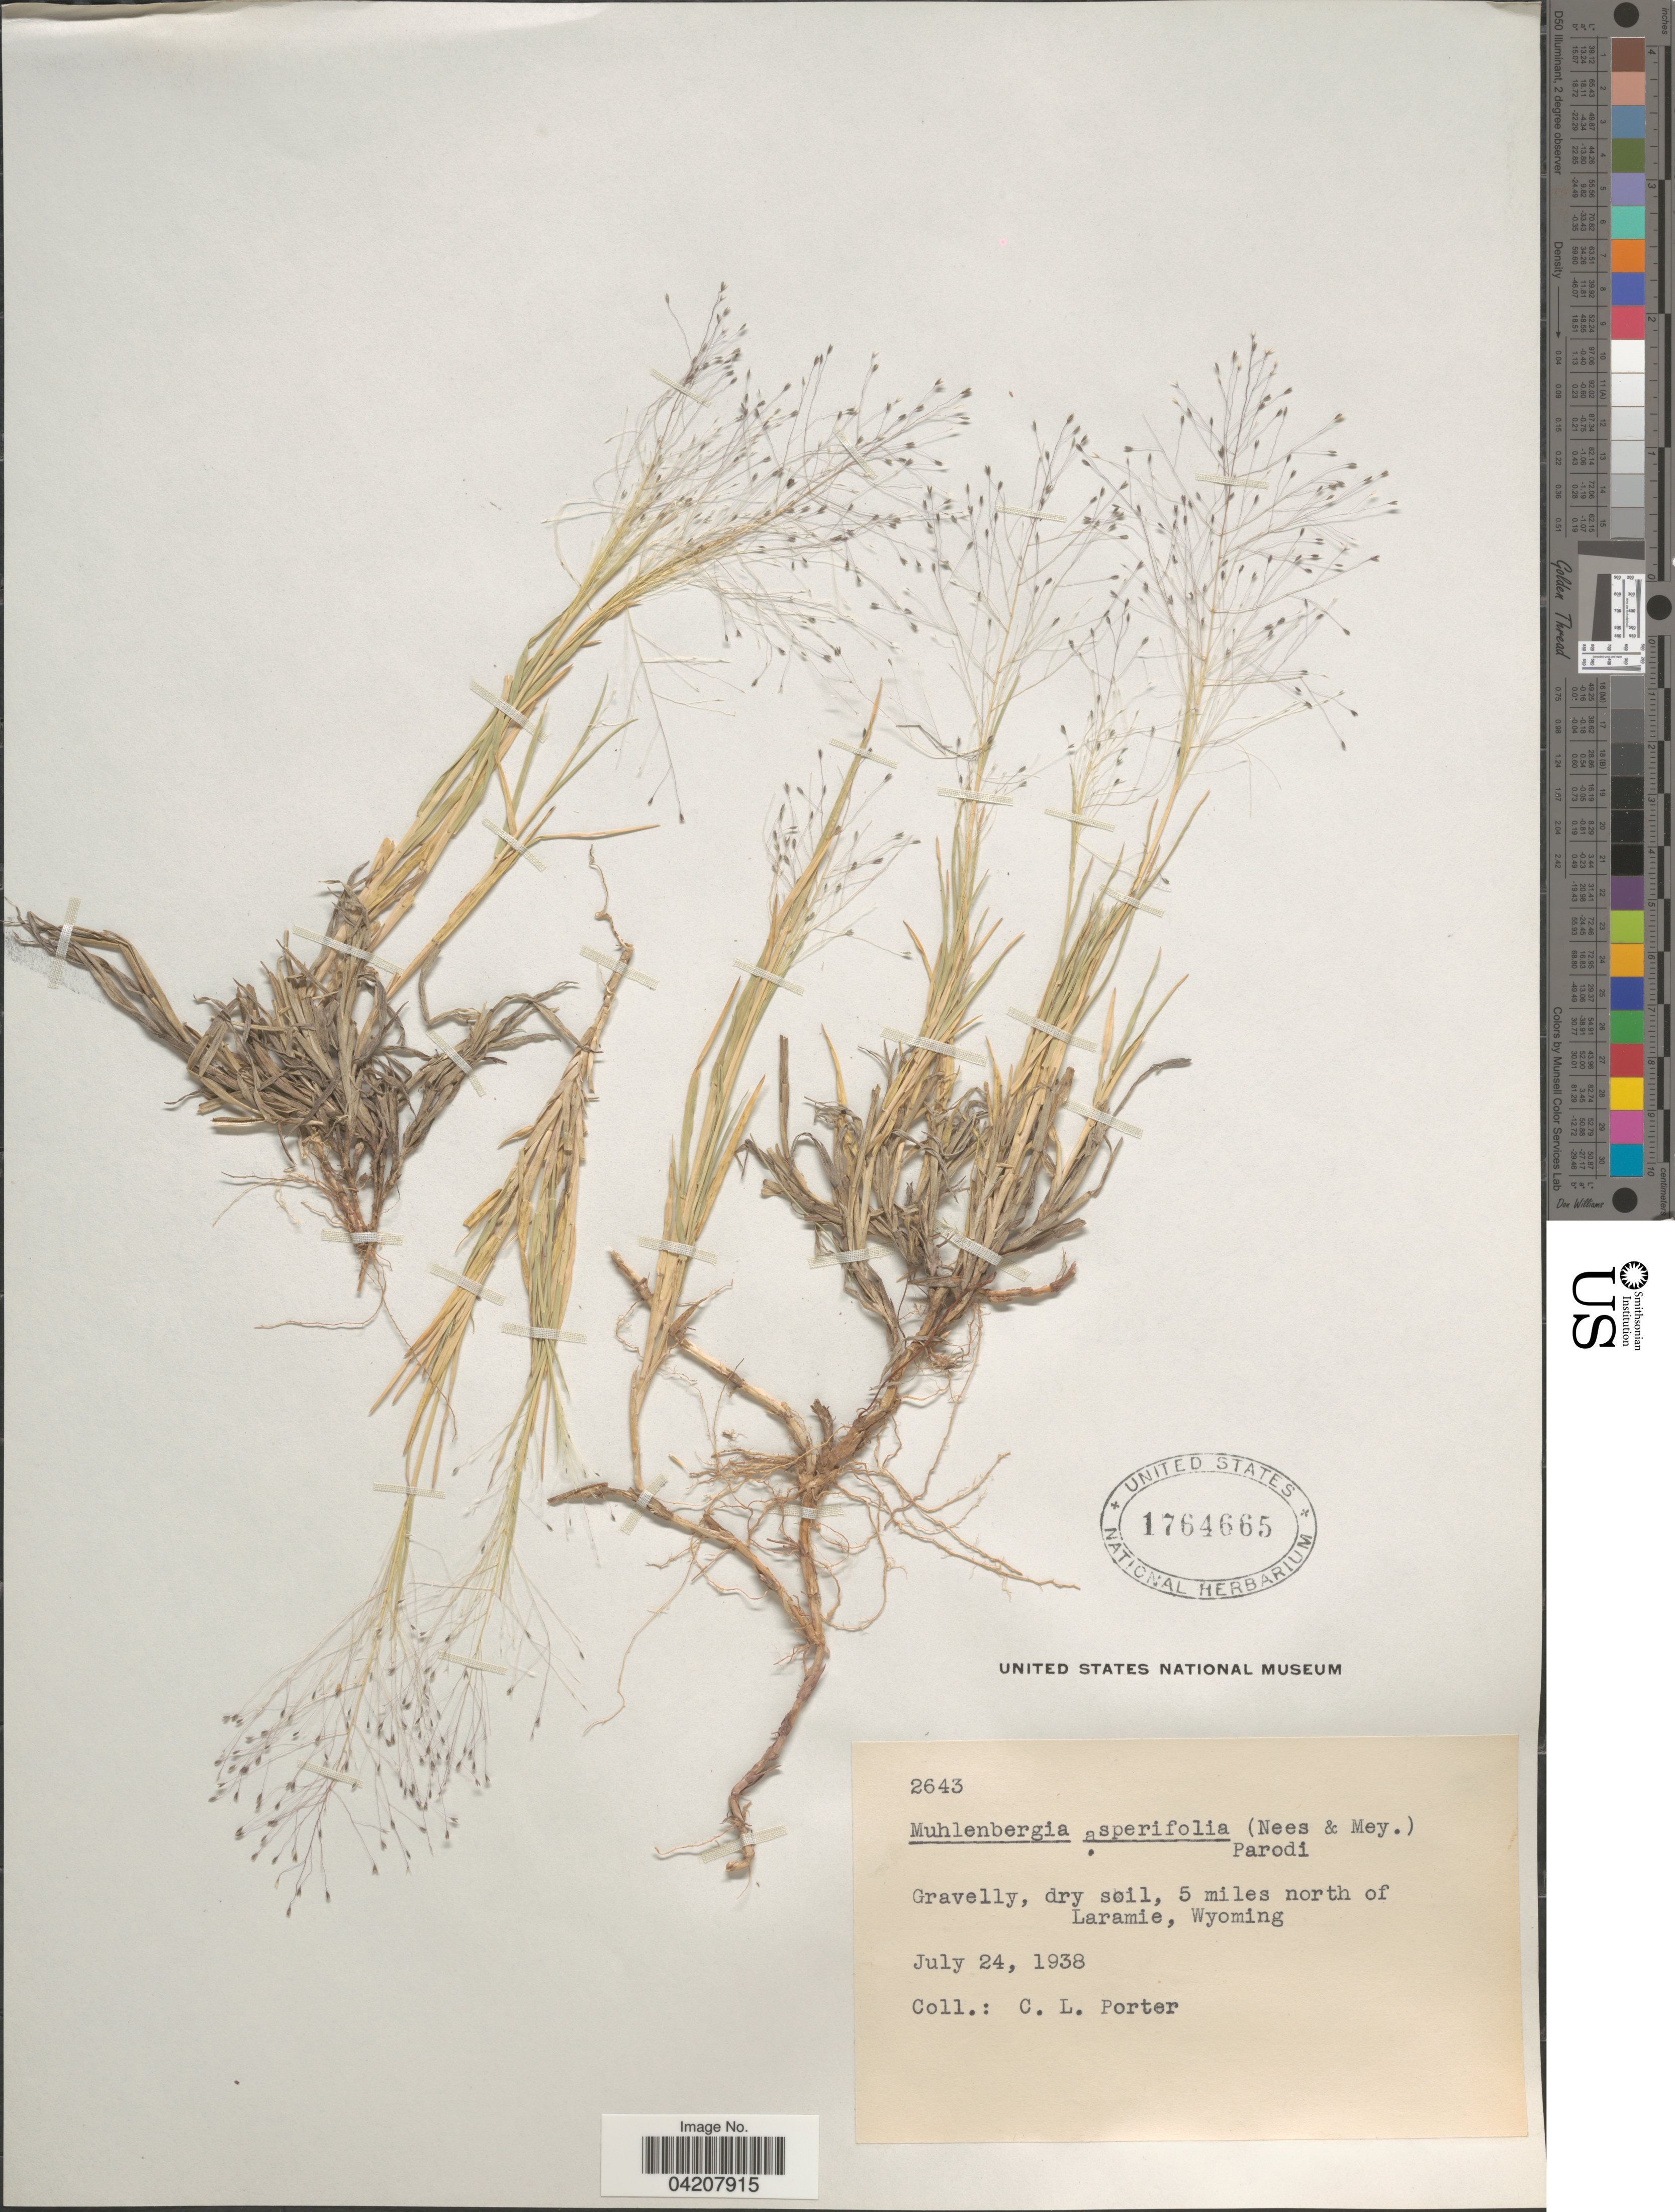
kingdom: Plantae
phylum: Tracheophyta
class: Liliopsida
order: Poales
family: Poaceae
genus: Muhlenbergia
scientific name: Muhlenbergia asperifolia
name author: (Nees & Meyen ex Trin.) Parodi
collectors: C. L. Porter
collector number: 2643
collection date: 1938-07-24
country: United States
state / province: Wyoming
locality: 5 miles north of Laramie.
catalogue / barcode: US 1764665